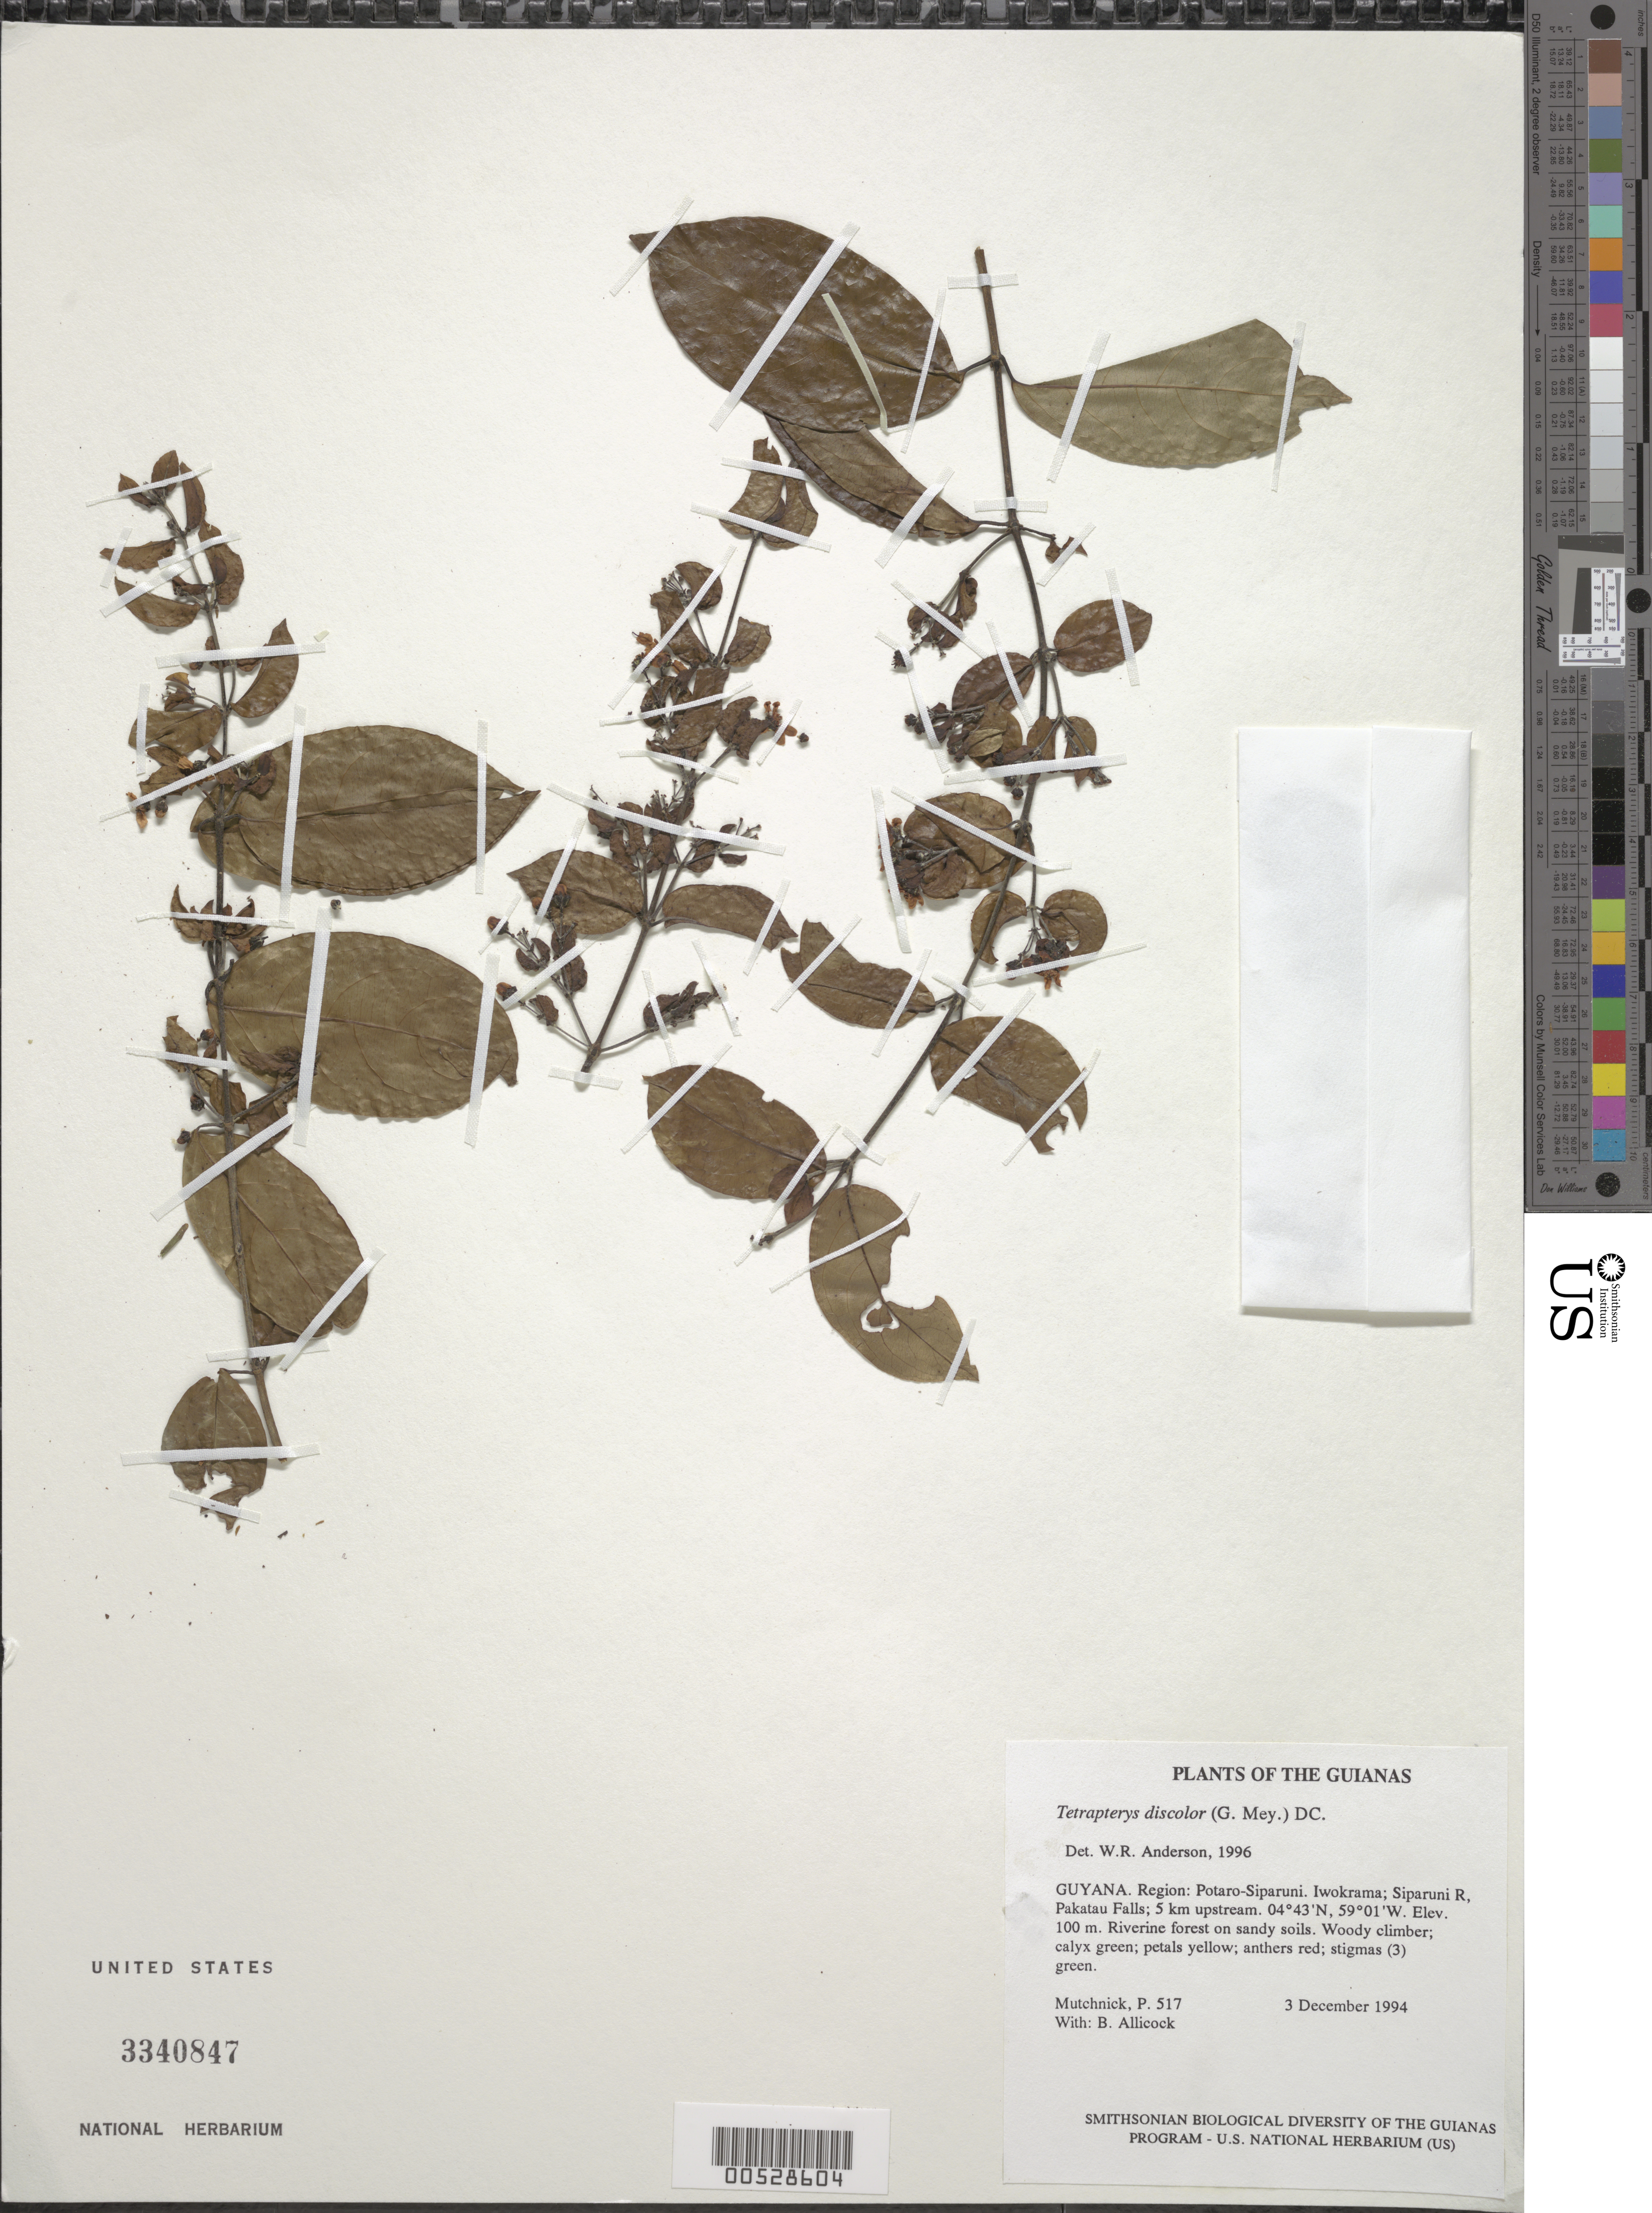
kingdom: Plantae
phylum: Tracheophyta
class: Magnoliopsida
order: Malpighiales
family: Malpighiaceae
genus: Tetrapterys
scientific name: Tetrapterys discolor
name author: (G. Mey.) DC.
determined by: Anderson, W. R., (MICH), University of Michigan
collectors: P. Mutchnick & B. Allicock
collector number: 517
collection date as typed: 3 December 1994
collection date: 1994-12-03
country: Guyana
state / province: Potaro-Siparuni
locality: Iwokrama; Siparuni R, Pakatau Falls; 5 km upstream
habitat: Riverine forest on sandy soils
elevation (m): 100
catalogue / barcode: US 3340847